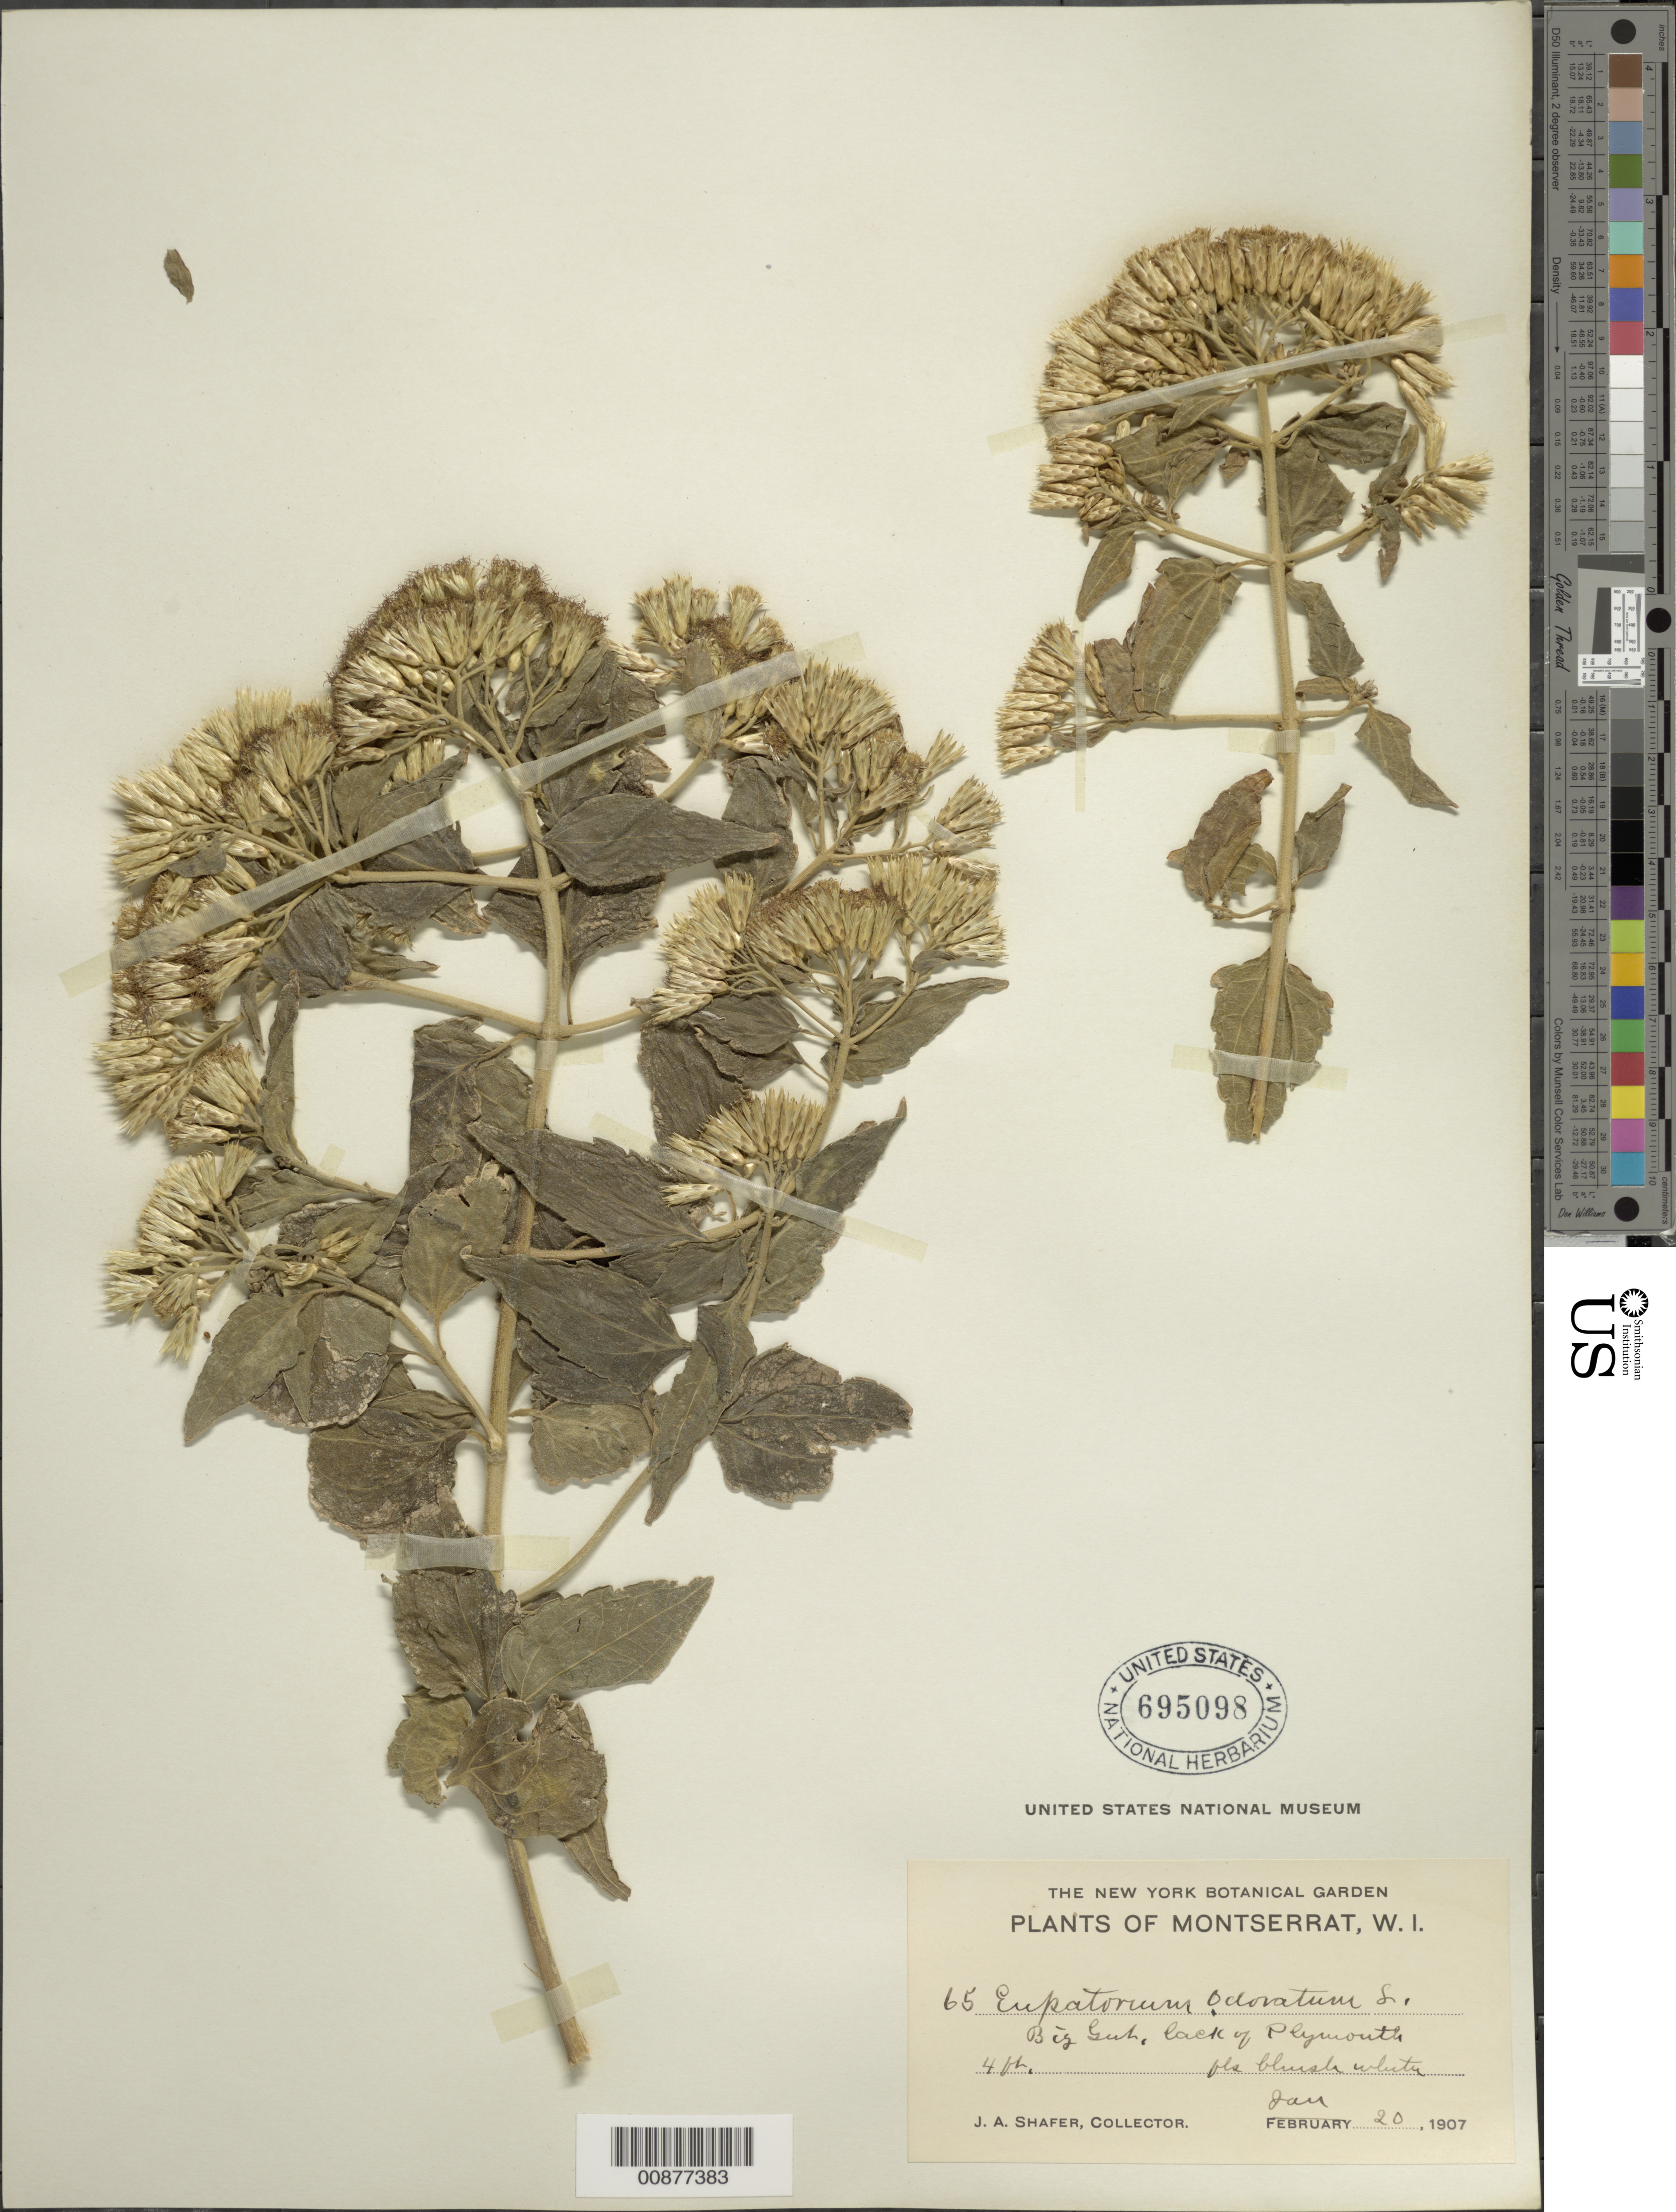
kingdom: Plantae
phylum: Tracheophyta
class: Magnoliopsida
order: Asterales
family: Asteraceae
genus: Chromolaena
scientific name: Chromolaena odorata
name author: (L.) R.M. King & H. Rob.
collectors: J. A. Shafer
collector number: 65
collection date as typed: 20 Jan 1907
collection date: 1907-01-20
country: Montserrat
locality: Big Gut, back of Plymouth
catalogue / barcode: US 695098